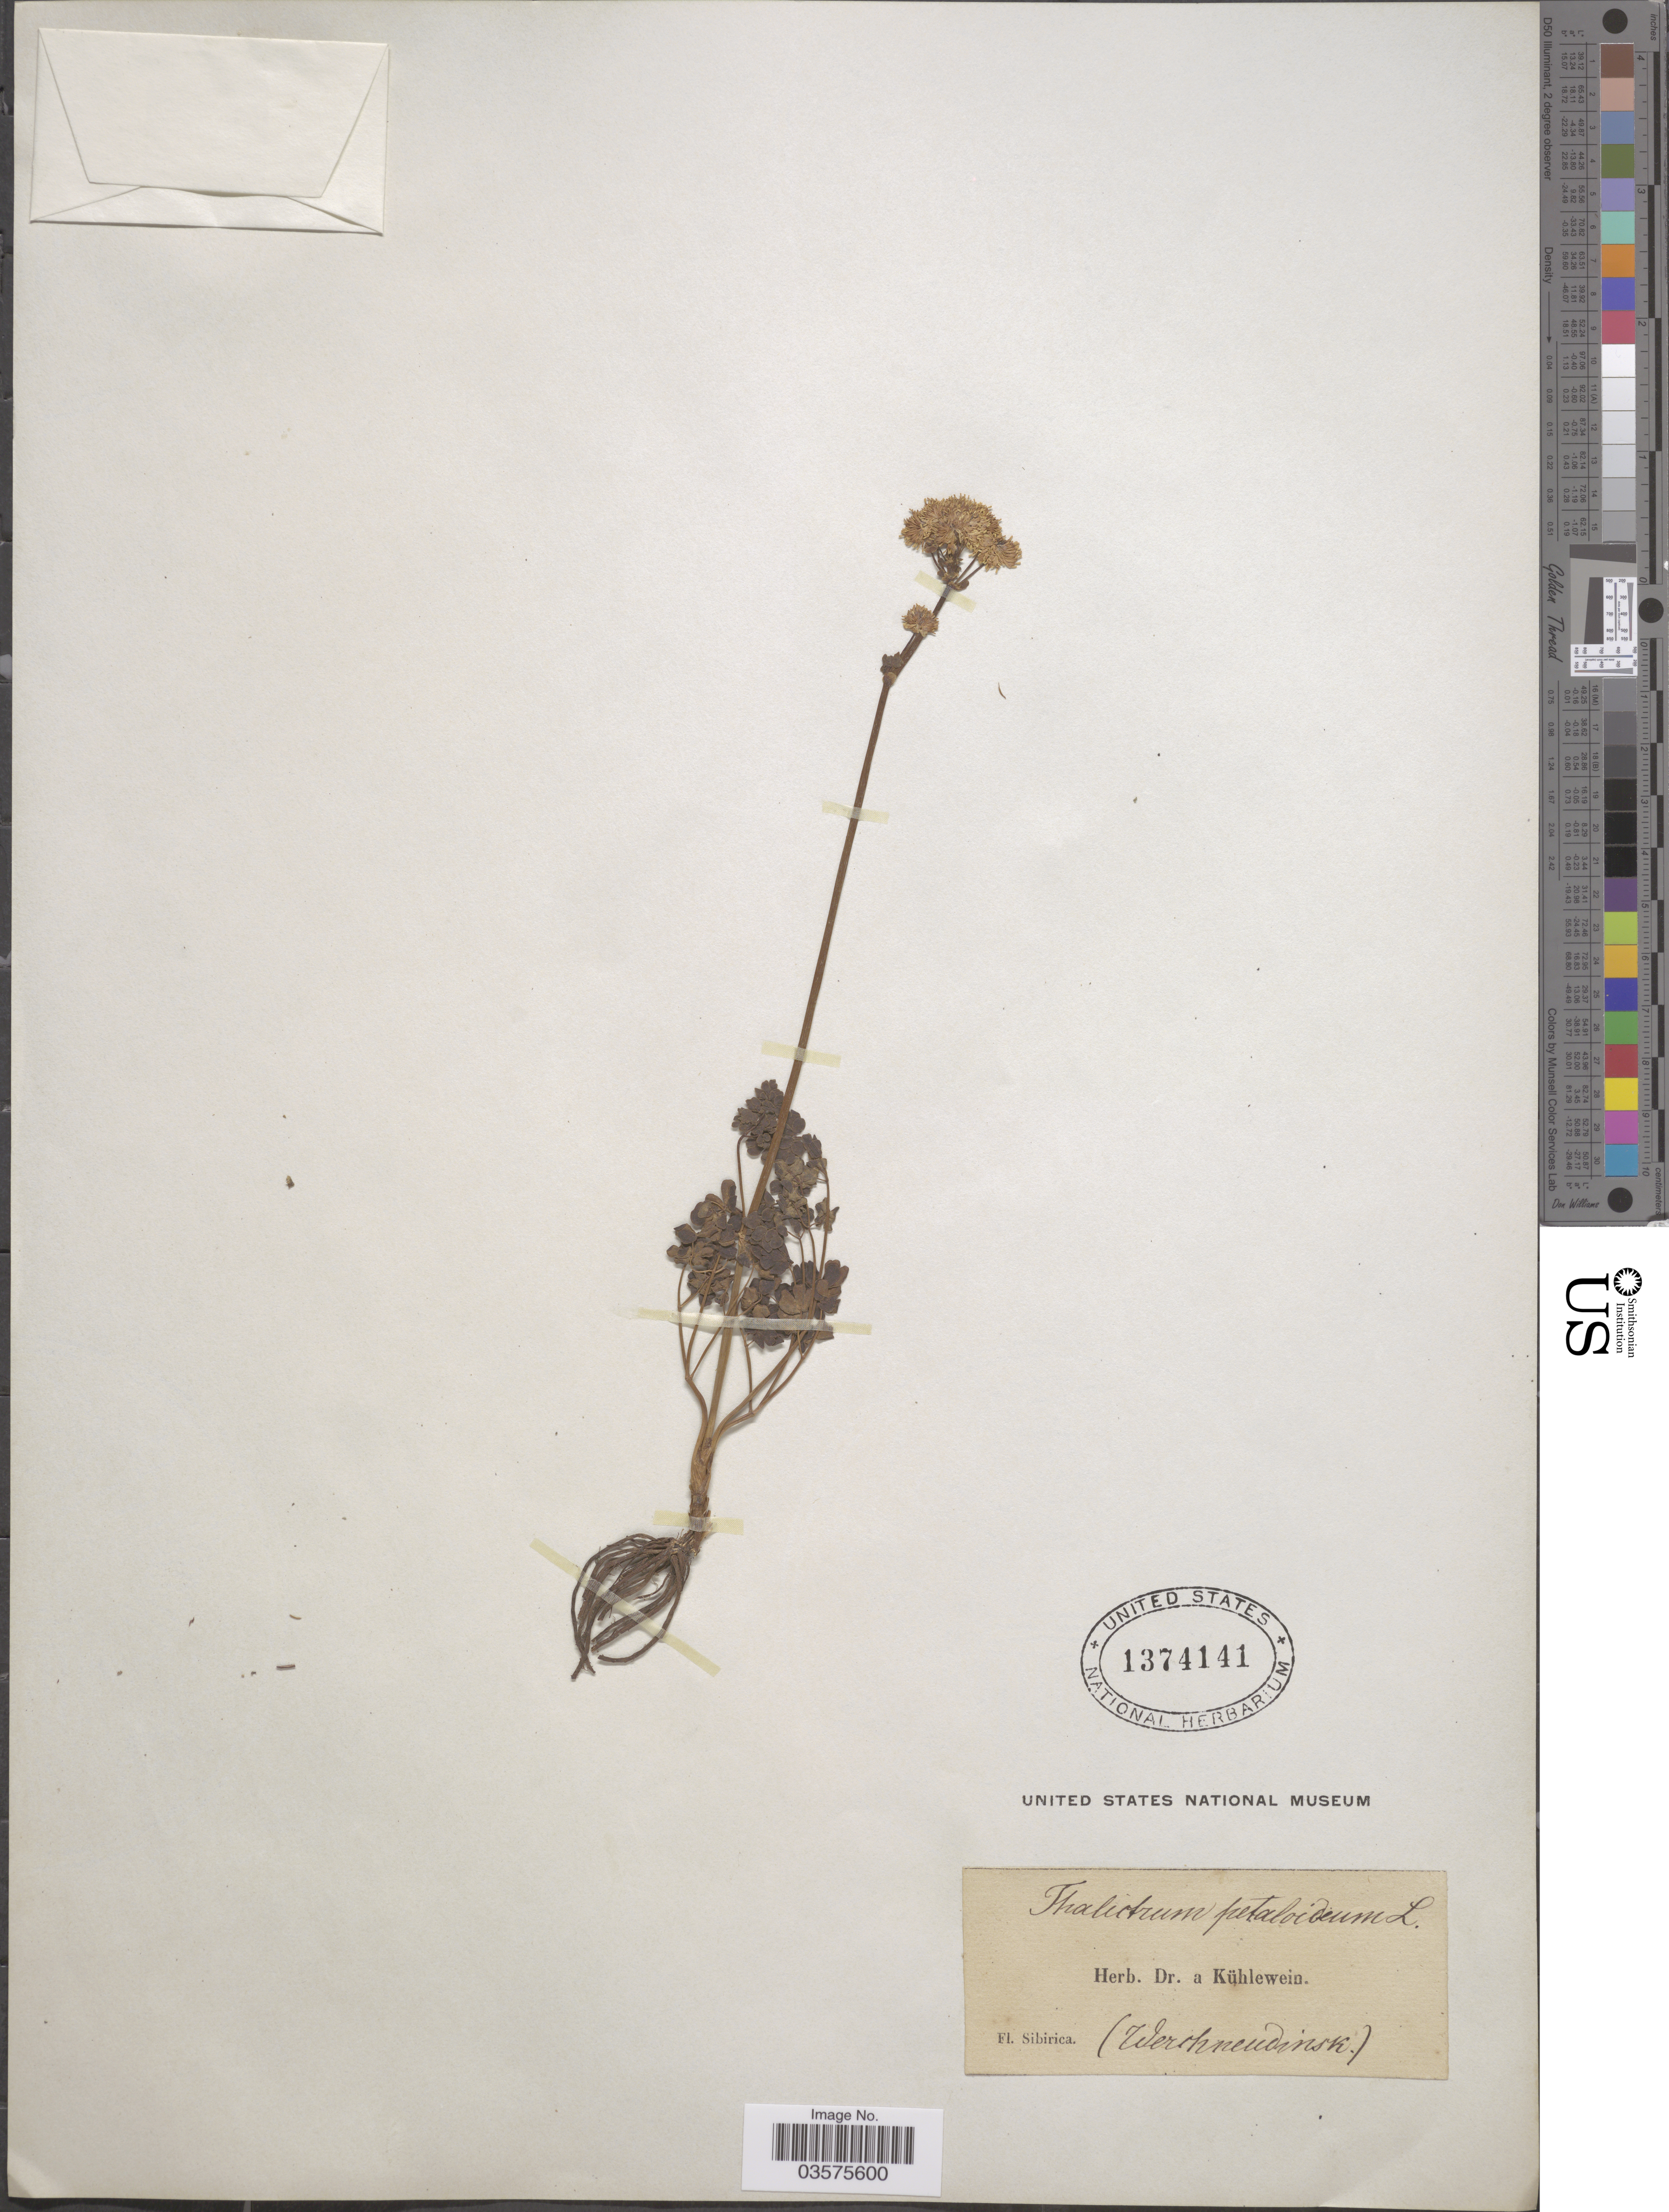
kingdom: Plantae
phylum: Tracheophyta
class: Magnoliopsida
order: Ranunculales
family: Ranunculaceae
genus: Thalictrum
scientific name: Thalictrum petaloideum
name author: L.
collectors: ex herb. Dr. A. Kühlewein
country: Russian Federation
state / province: Buryatia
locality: Sibirica. (Werchneudinsk.)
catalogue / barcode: US 1374141